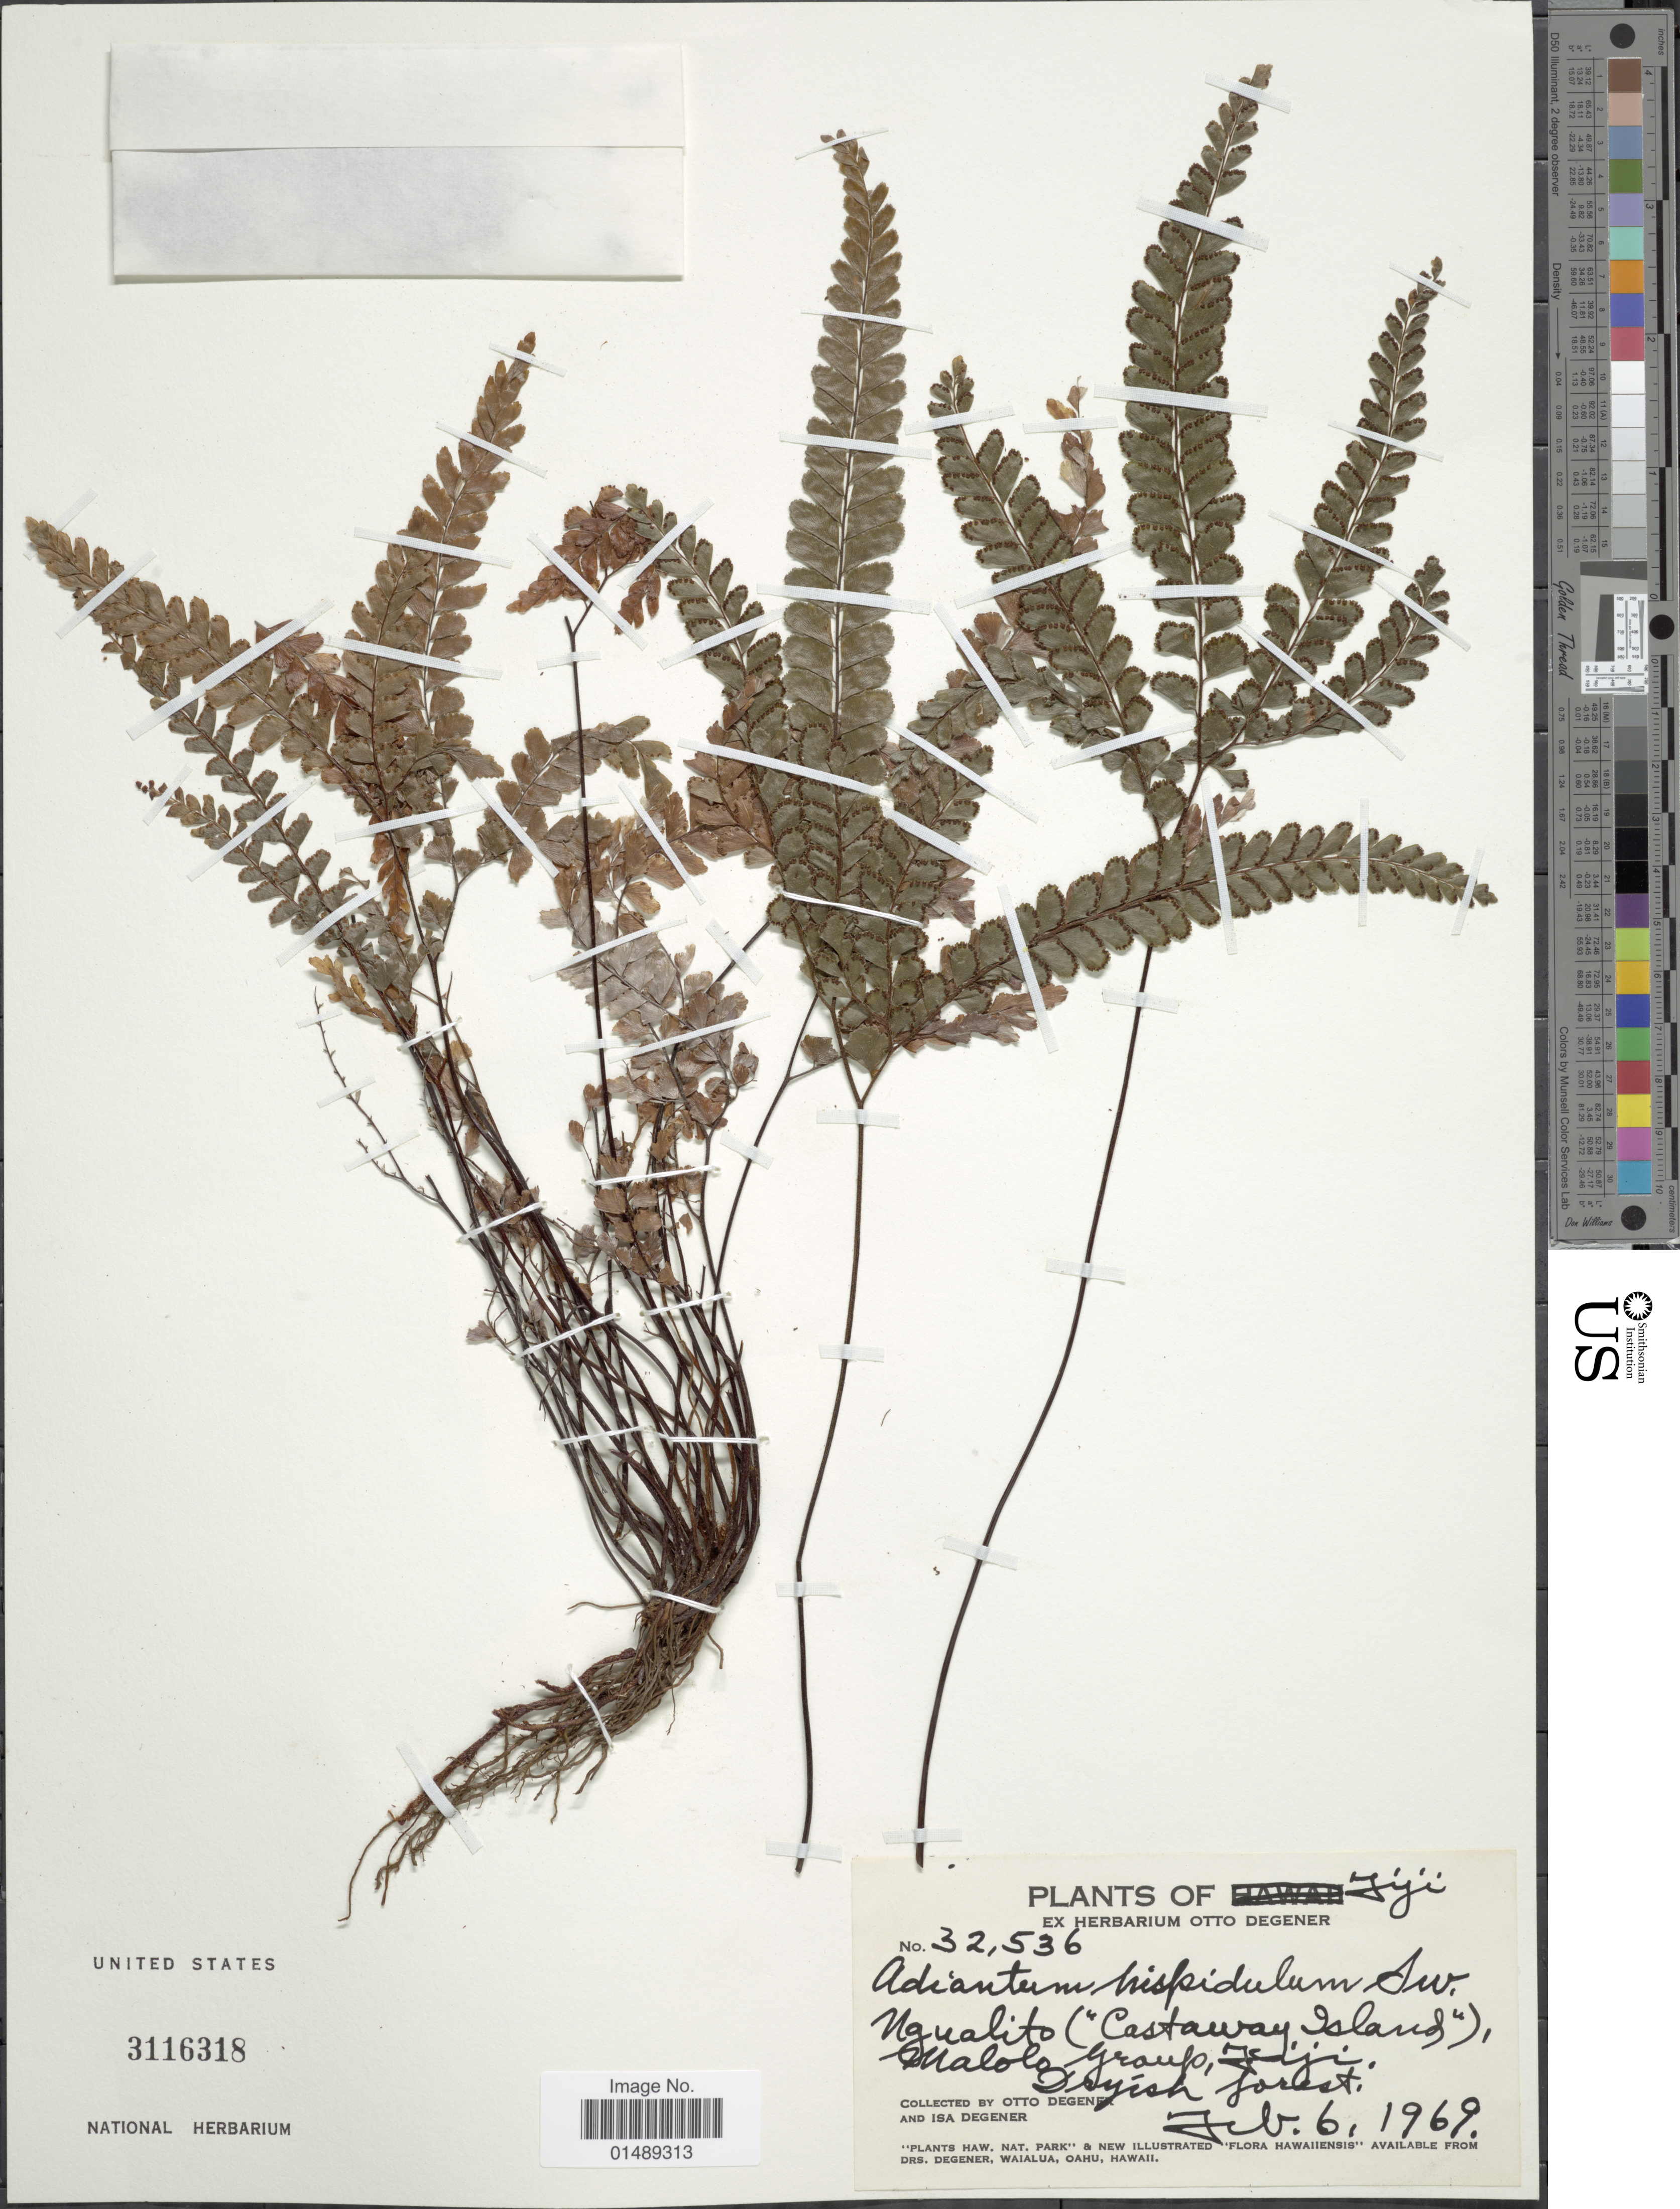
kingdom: Plantae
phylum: Tracheophyta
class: Polypodiopsida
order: Polypodiales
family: Pteridaceae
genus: Adiantum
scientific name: Adiantum hispidulum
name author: Sw.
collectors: O. Degener & I. Degener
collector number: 32536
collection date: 1969-02-06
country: Fiji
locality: Fiji, Ngualito (Çastaway Islands), Malolo group [interpreted]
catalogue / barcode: US 3116318